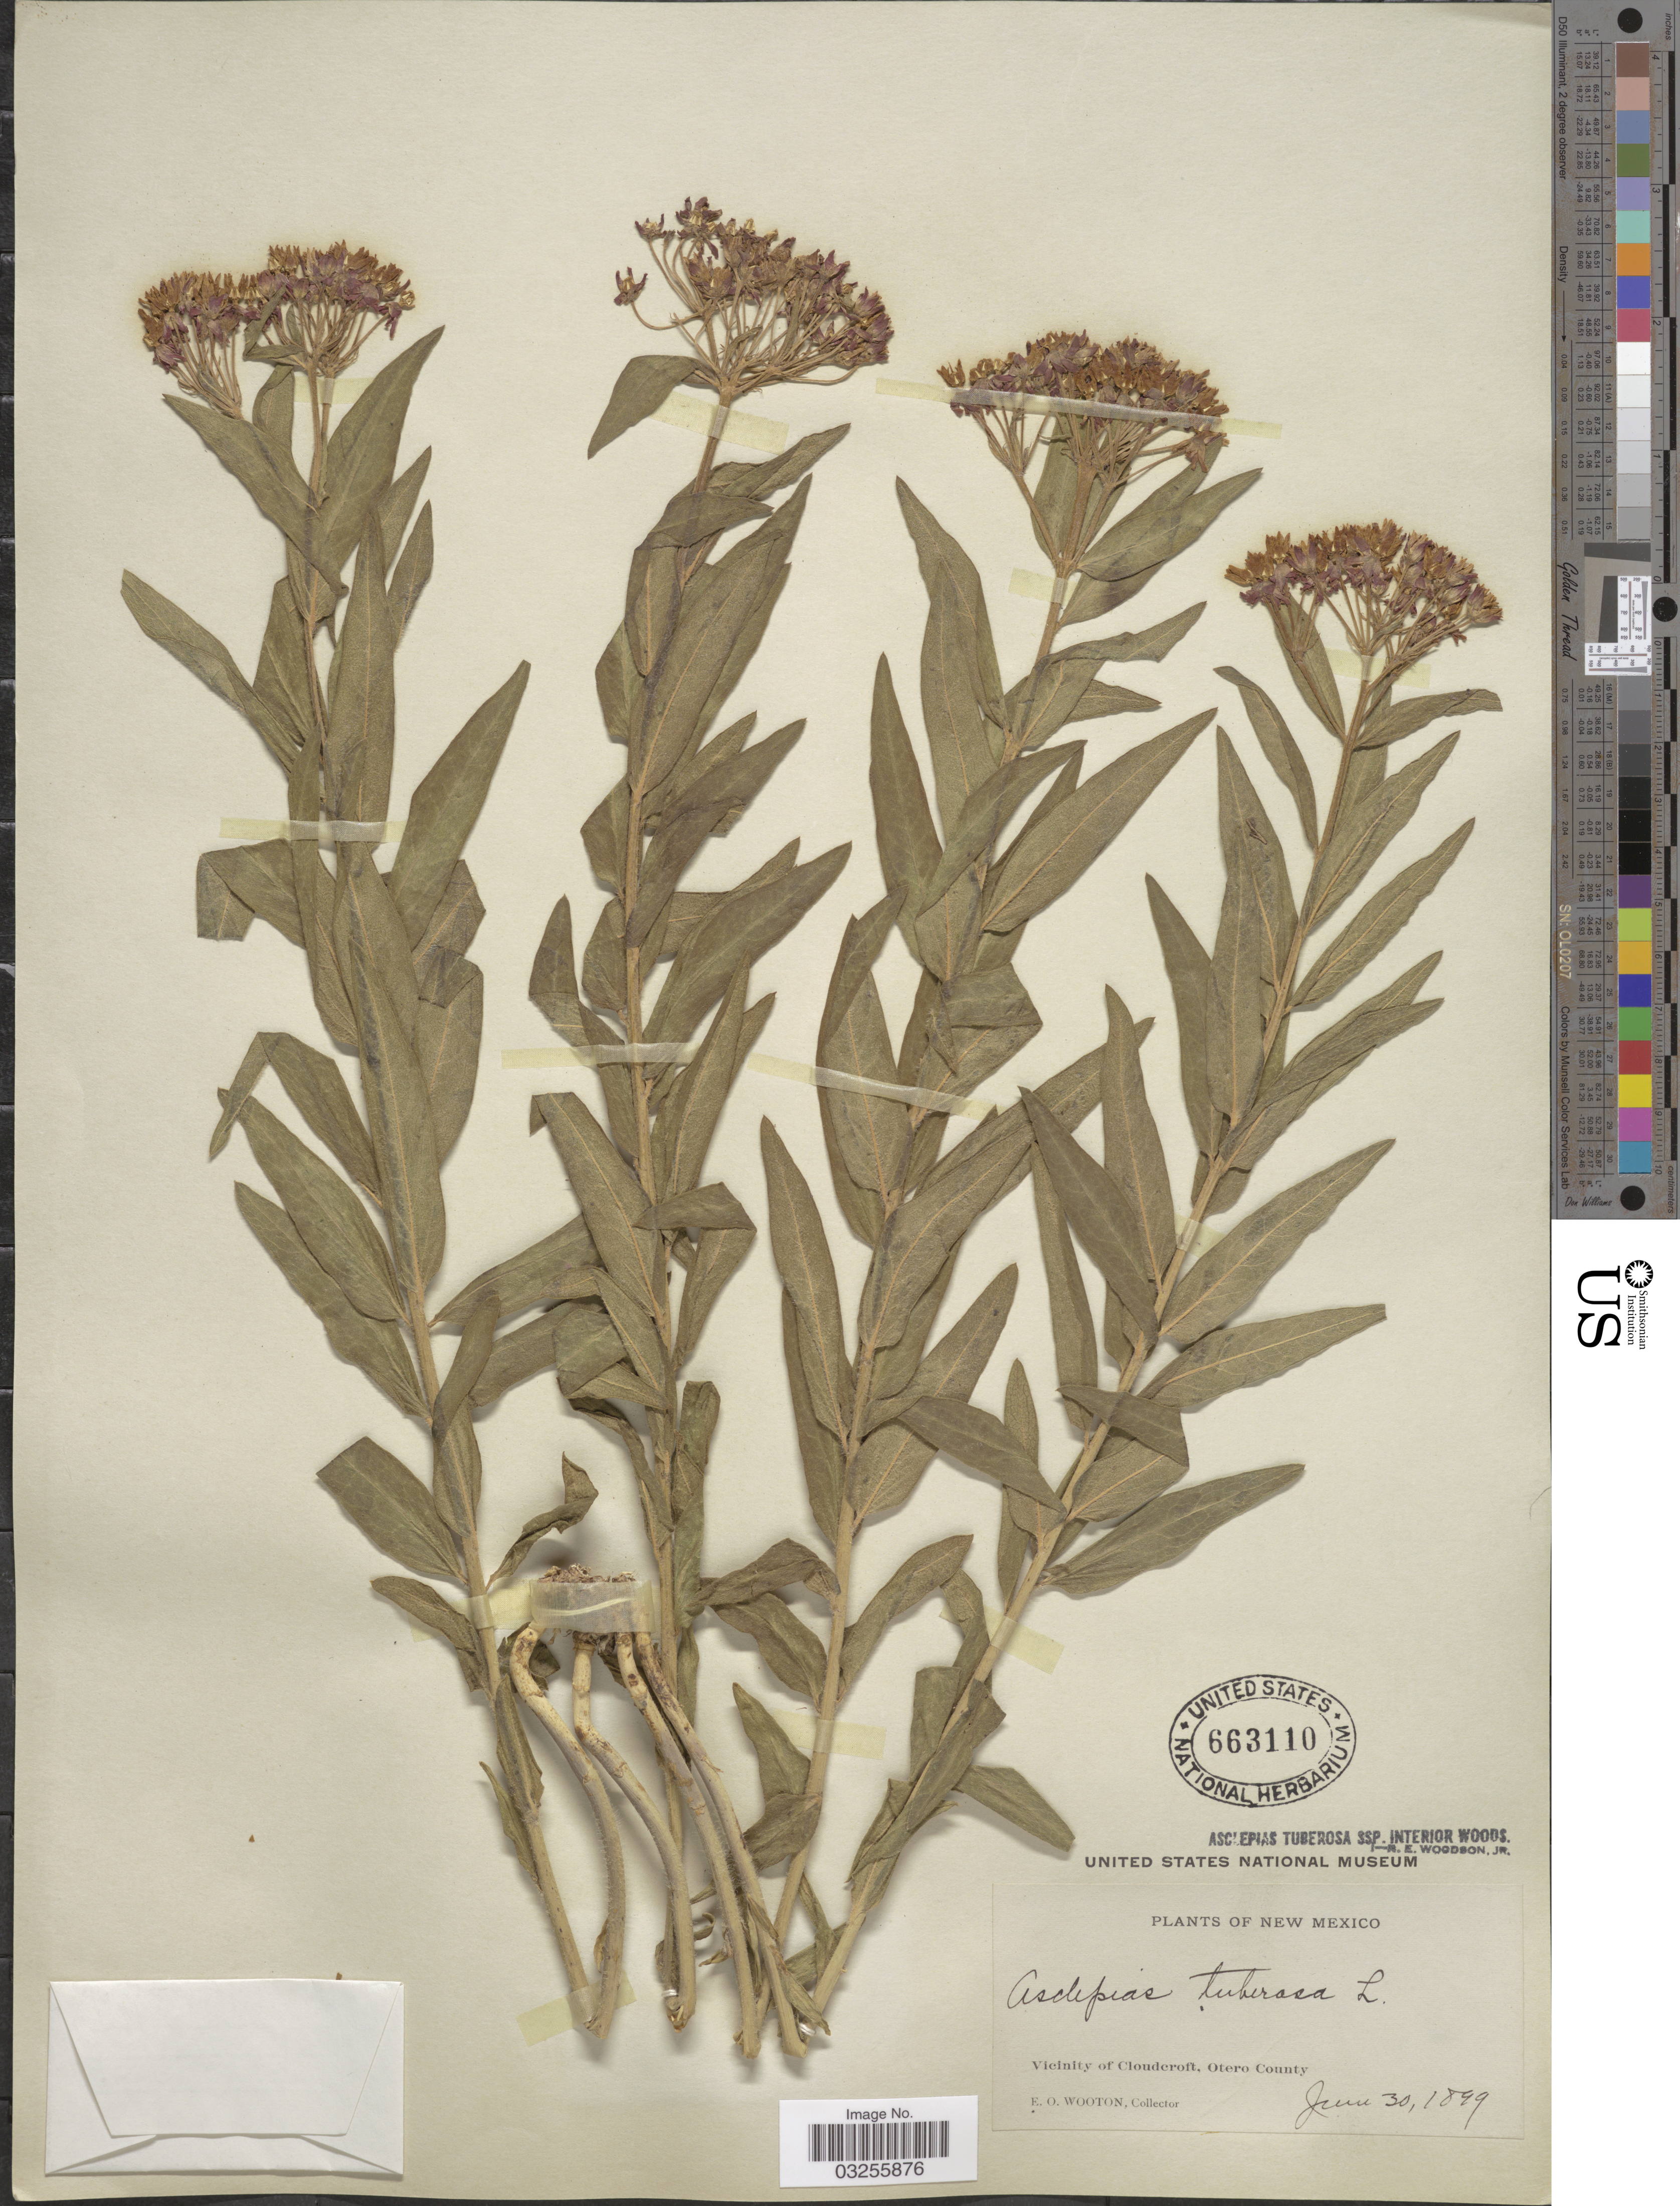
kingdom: Plantae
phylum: Tracheophyta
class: Magnoliopsida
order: Gentianales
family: Apocynaceae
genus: Asclepias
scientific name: Asclepias tuberosa subsp. interior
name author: Woodson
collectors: E. O. Wooton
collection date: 1899-06-30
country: United States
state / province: New Mexico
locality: Vicinity of Cloudcroft, Otero County.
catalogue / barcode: US 663110